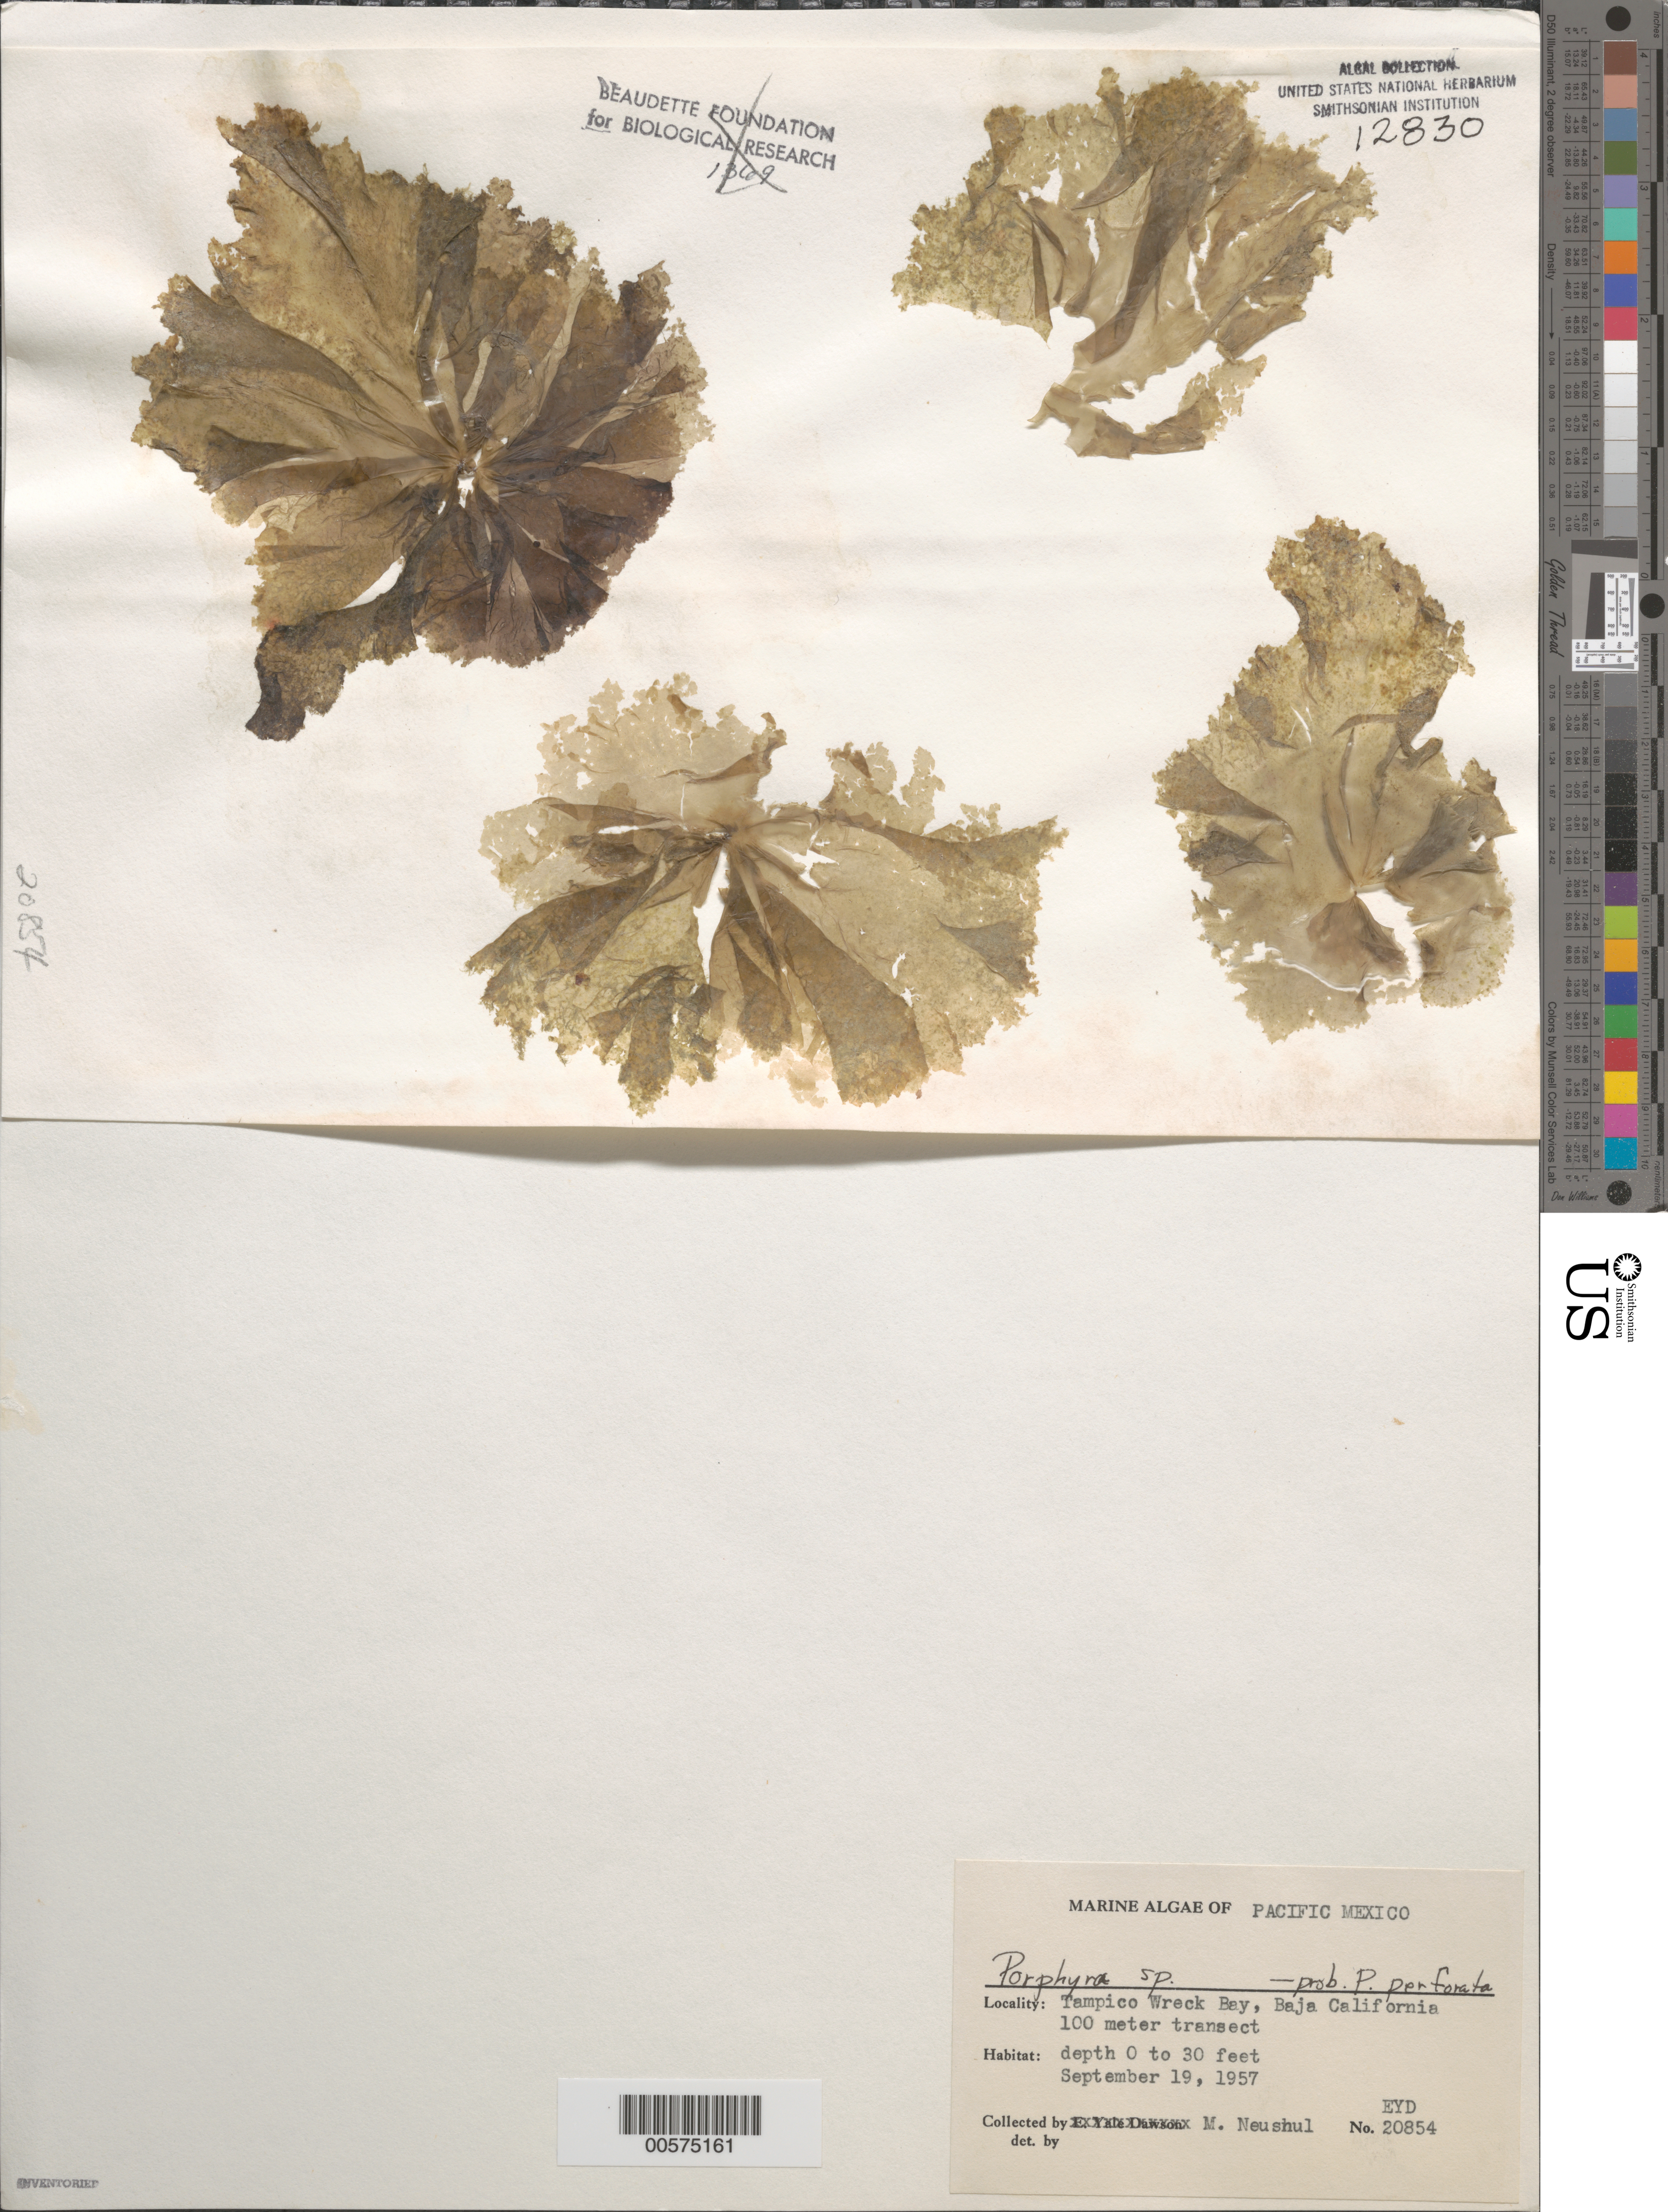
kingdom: Plantae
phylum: Rhodophyta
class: Bangiophyceae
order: Bangiales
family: Bangiaceae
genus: Porphyra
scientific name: Porphyra sp.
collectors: M. Neushul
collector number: EYD 20854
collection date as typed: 19 Sep 1957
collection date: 1957-09-19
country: Mexico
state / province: Baja California Norte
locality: Tampico Wreck Bay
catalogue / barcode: US 12830